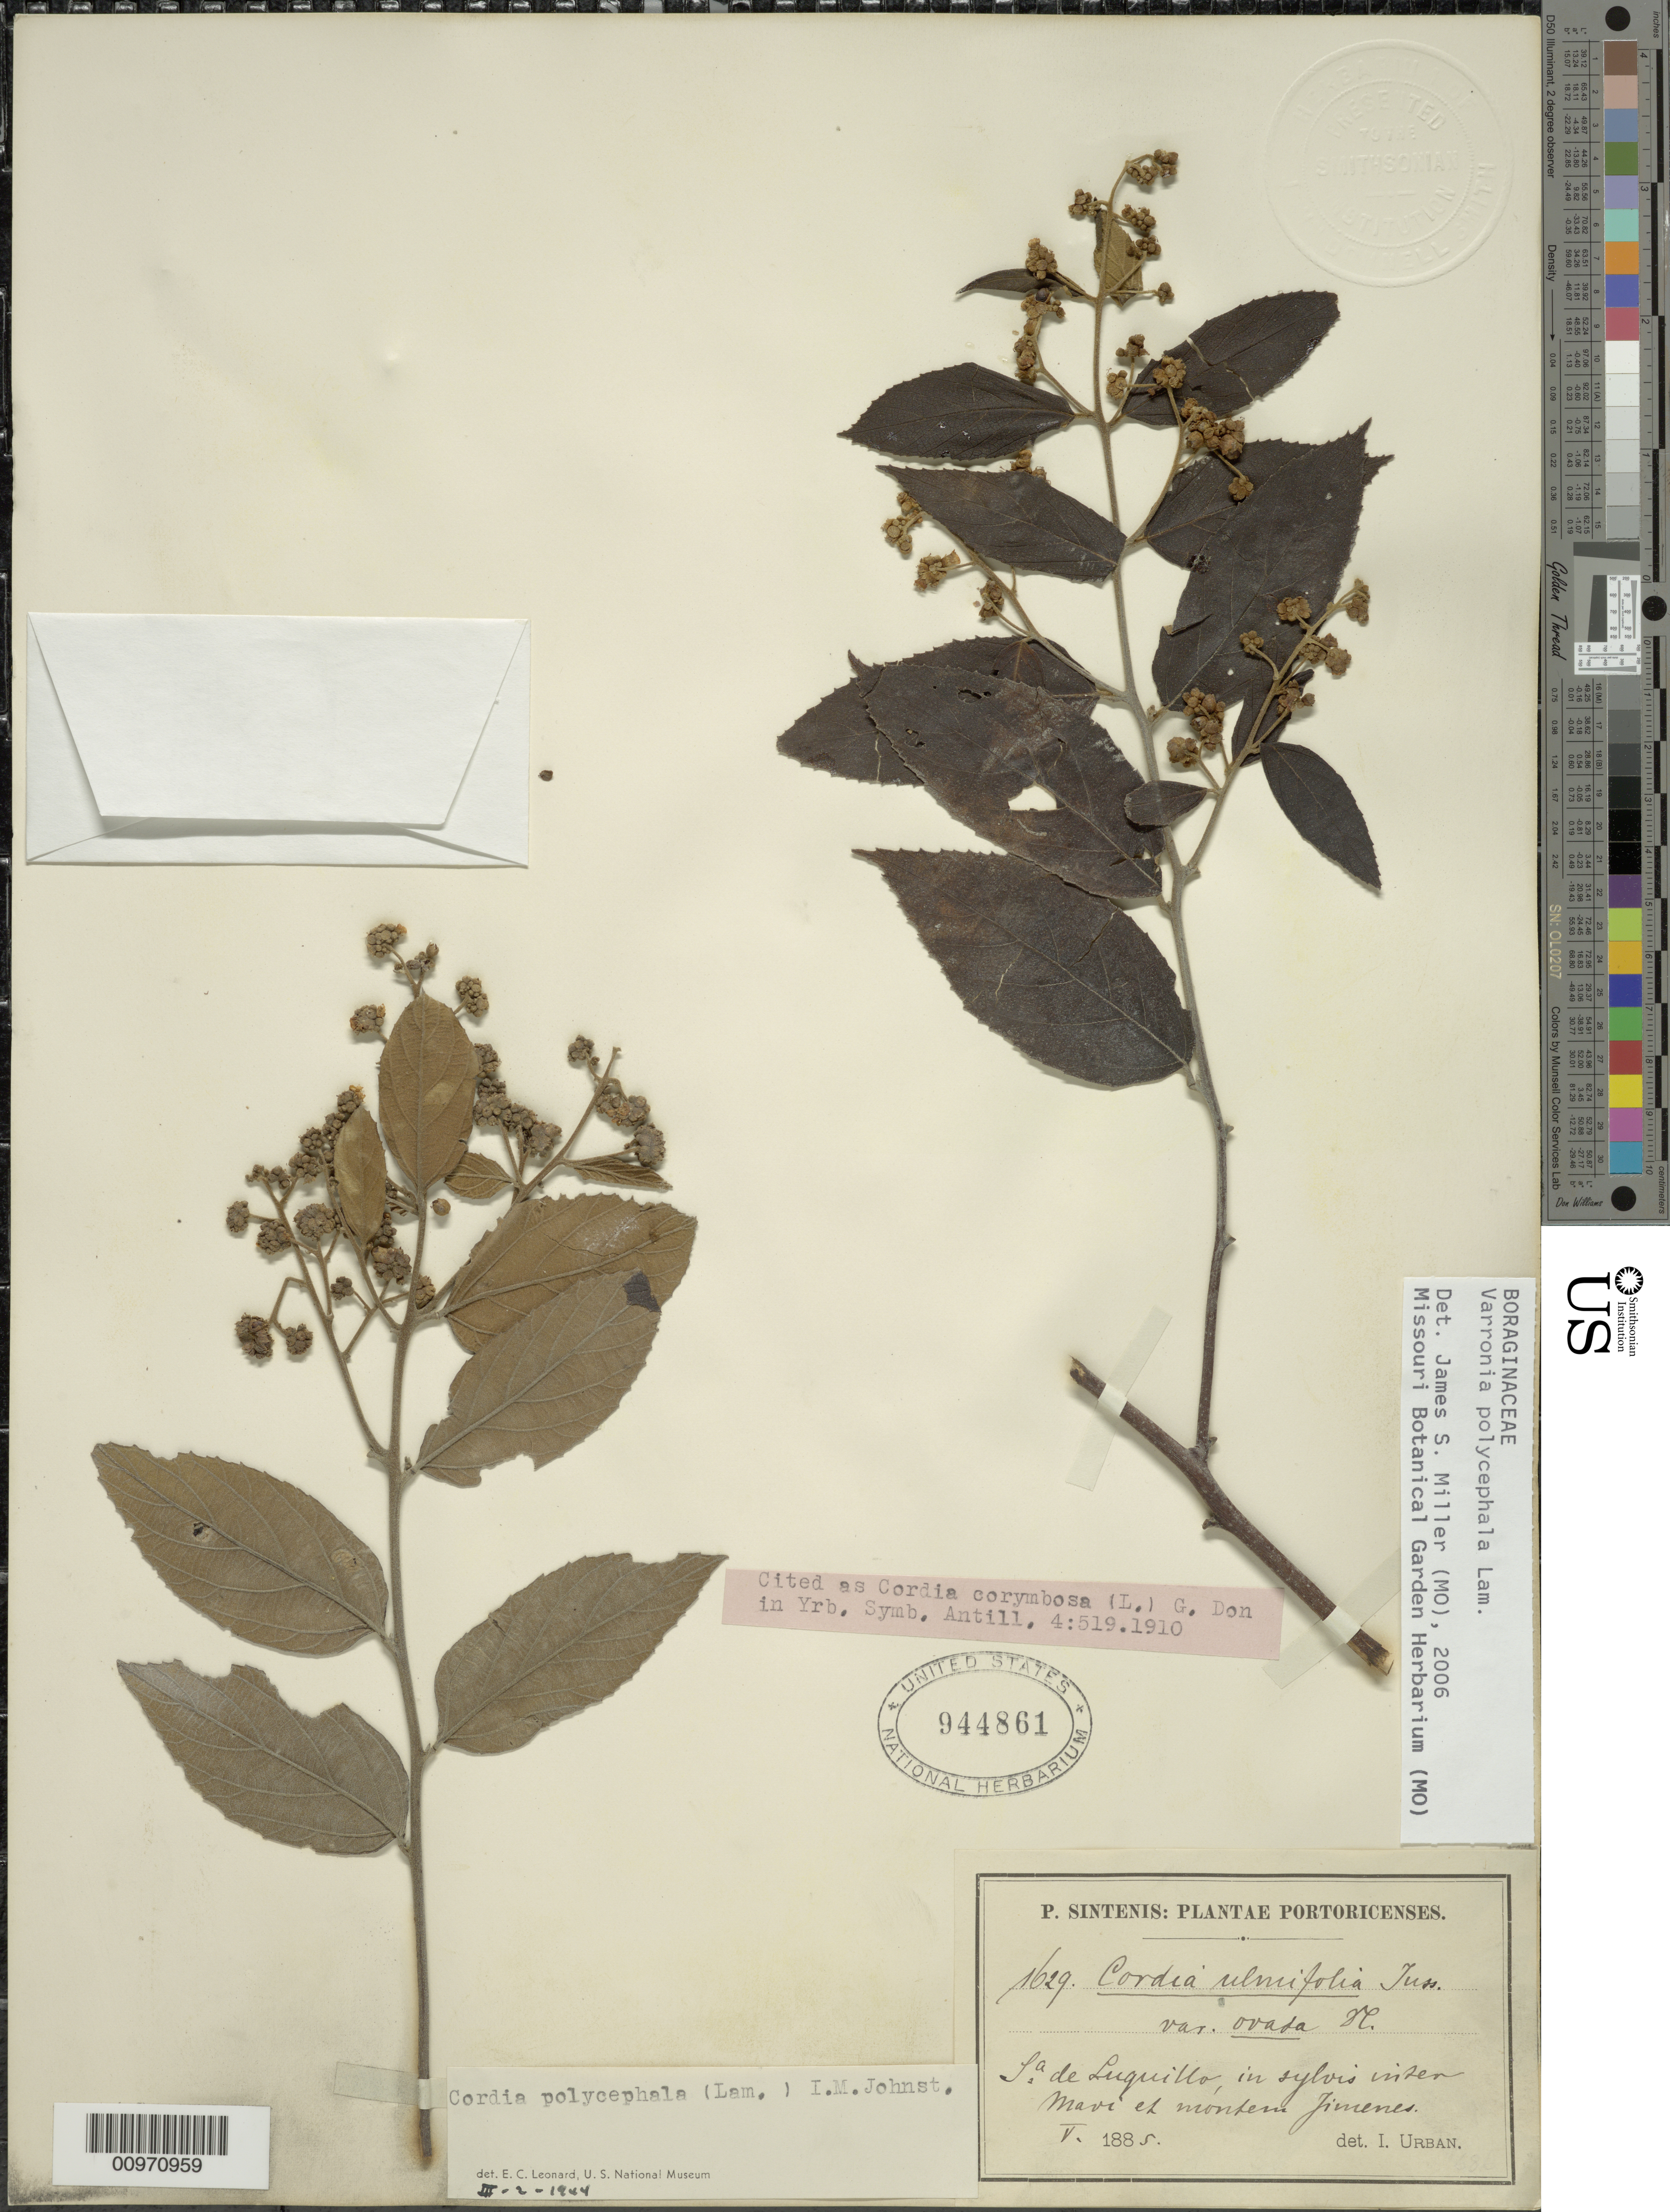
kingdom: Plantae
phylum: Tracheophyta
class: Magnoliopsida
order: Boraginales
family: Cordiaceae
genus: Varronia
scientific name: Varronia polycephala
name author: Lam.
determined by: Miller, James S., (MO), Missouri Botanical Garden (UNITED STATES)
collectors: P. Sintenis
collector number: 1629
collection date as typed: May 1885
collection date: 1885-05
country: Puerto Rico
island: Puerto Rico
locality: Sta. de Luquillo, in sylvis inter Mavi et montes Jimenes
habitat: In sylvis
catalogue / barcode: US 944861